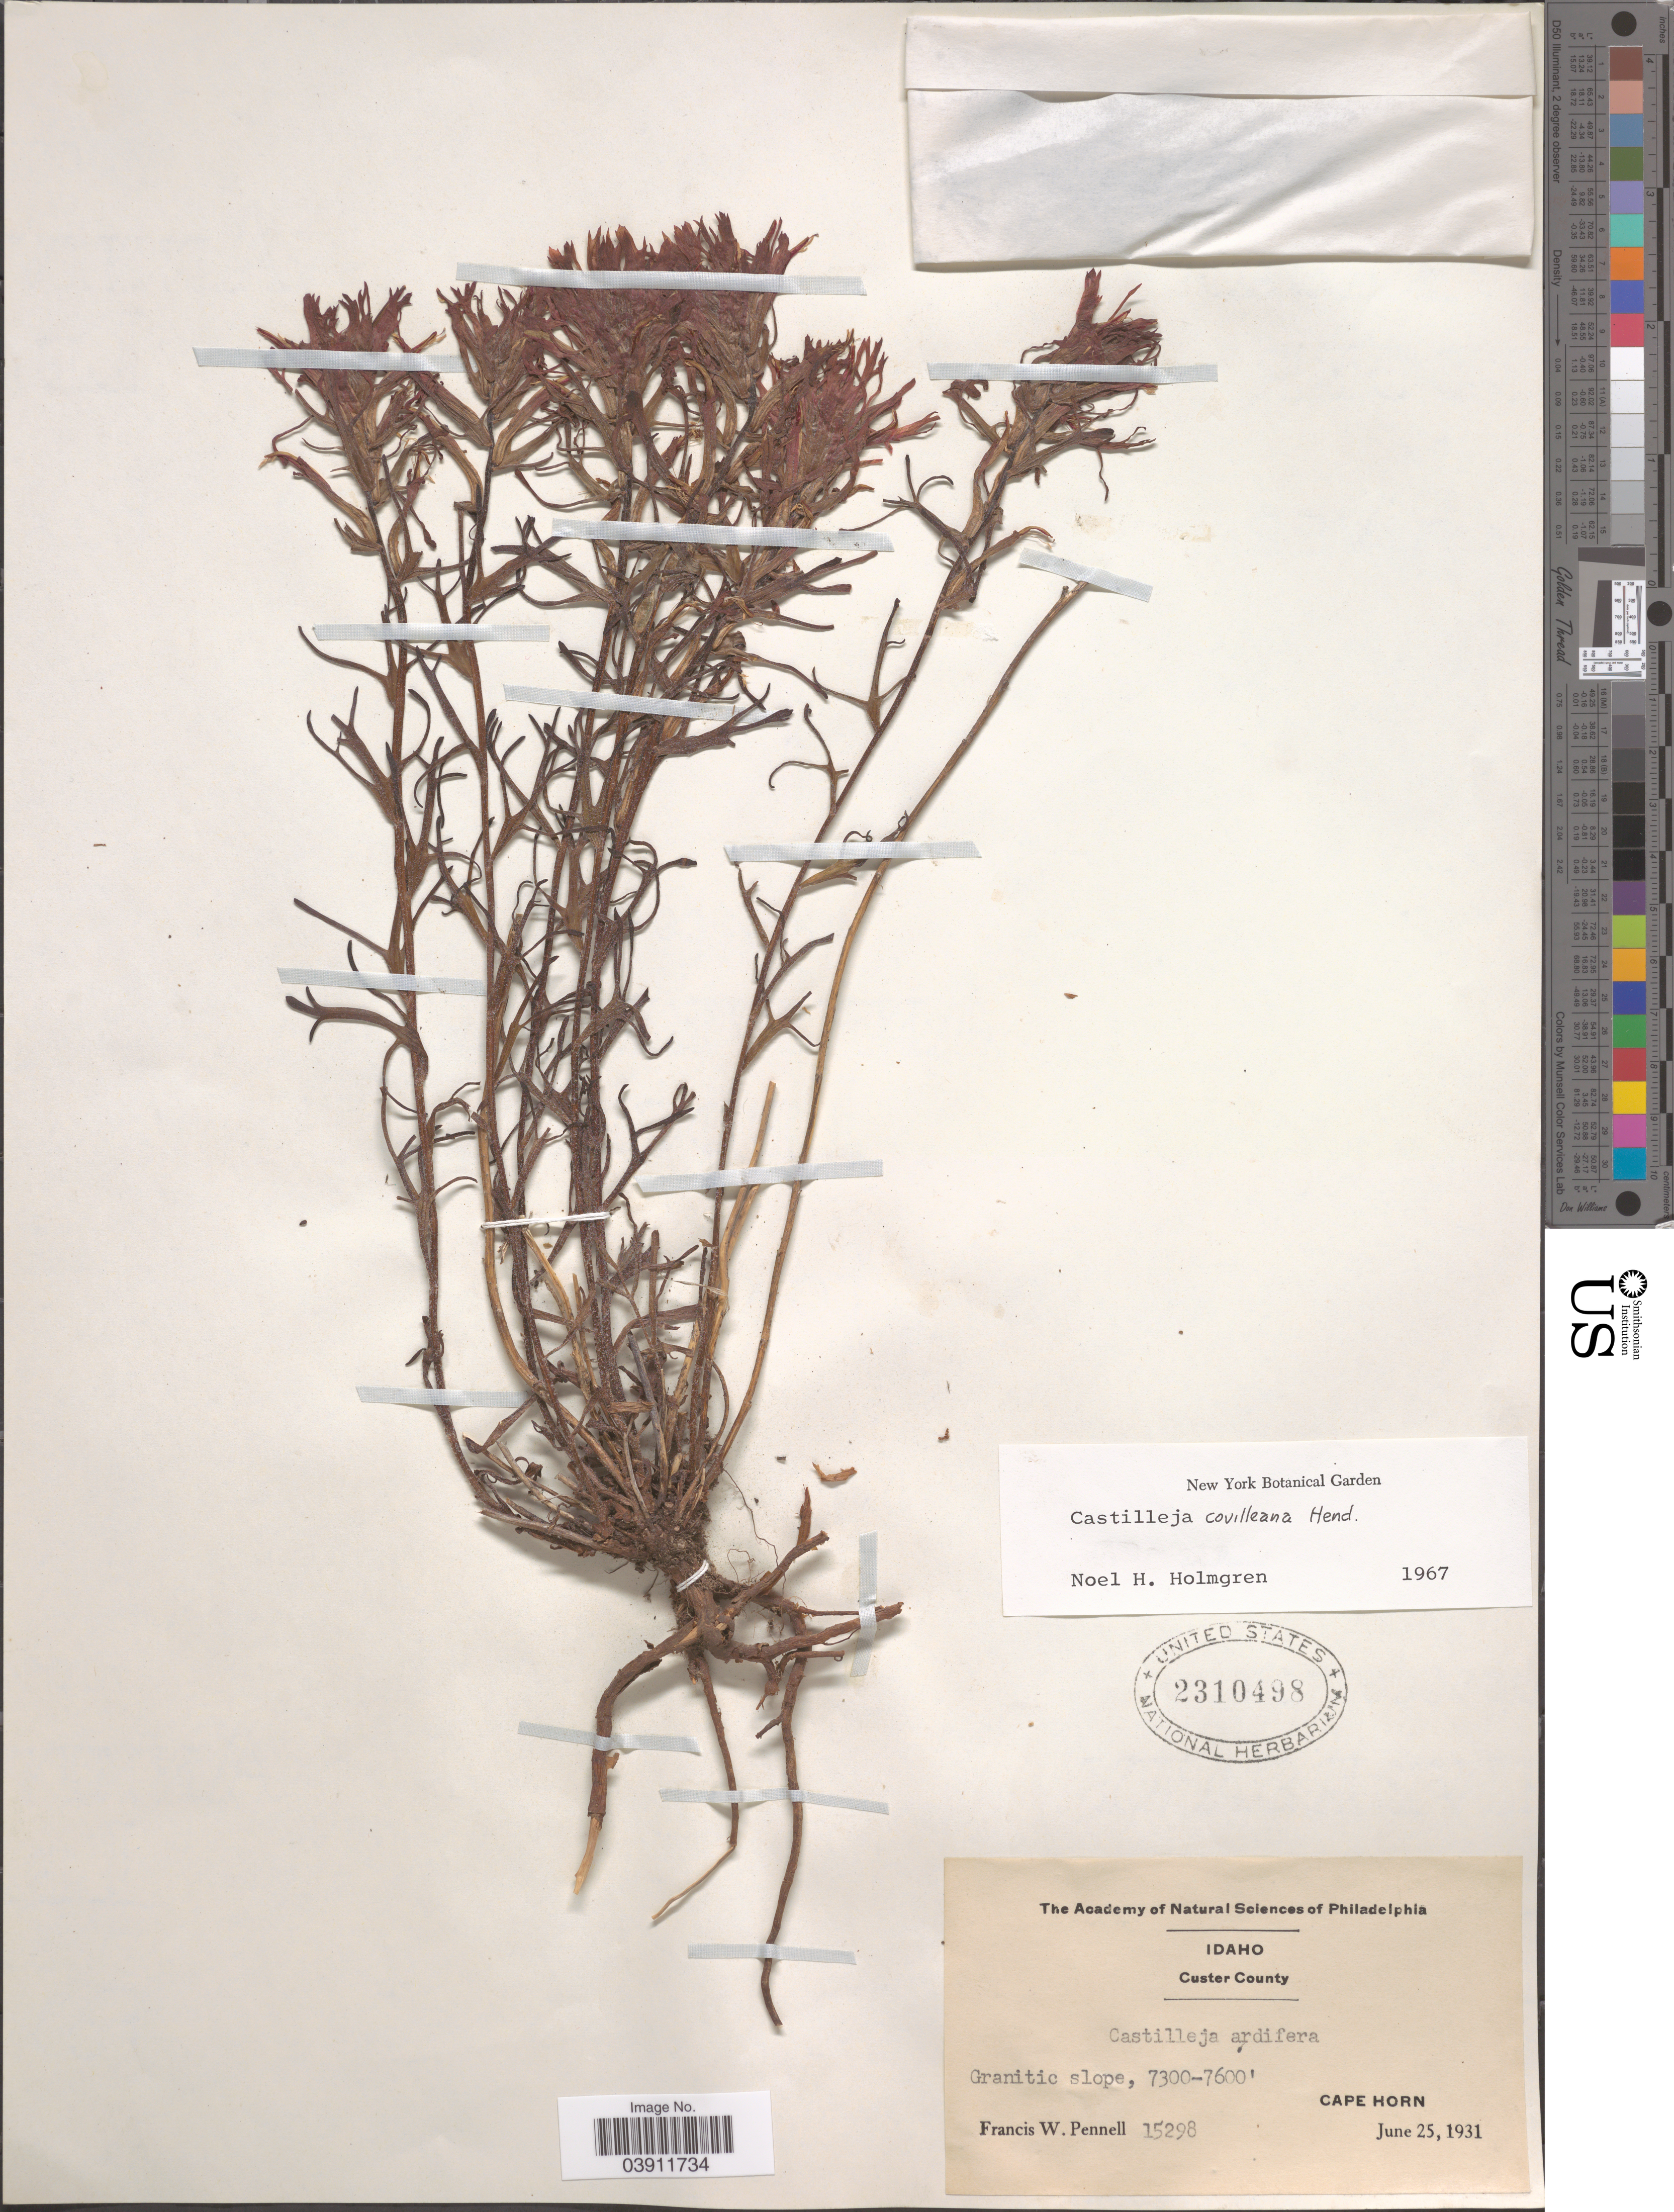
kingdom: Plantae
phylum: Tracheophyta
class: Magnoliopsida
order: Lamiales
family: Orobanchaceae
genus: Castilleja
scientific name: Castilleja covilleana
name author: L.F. Hend.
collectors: F. W. Pennell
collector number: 15298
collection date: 1931-06-25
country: United States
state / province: Idaho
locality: Custer County. Cape Horn.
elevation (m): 2225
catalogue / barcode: US 2310498